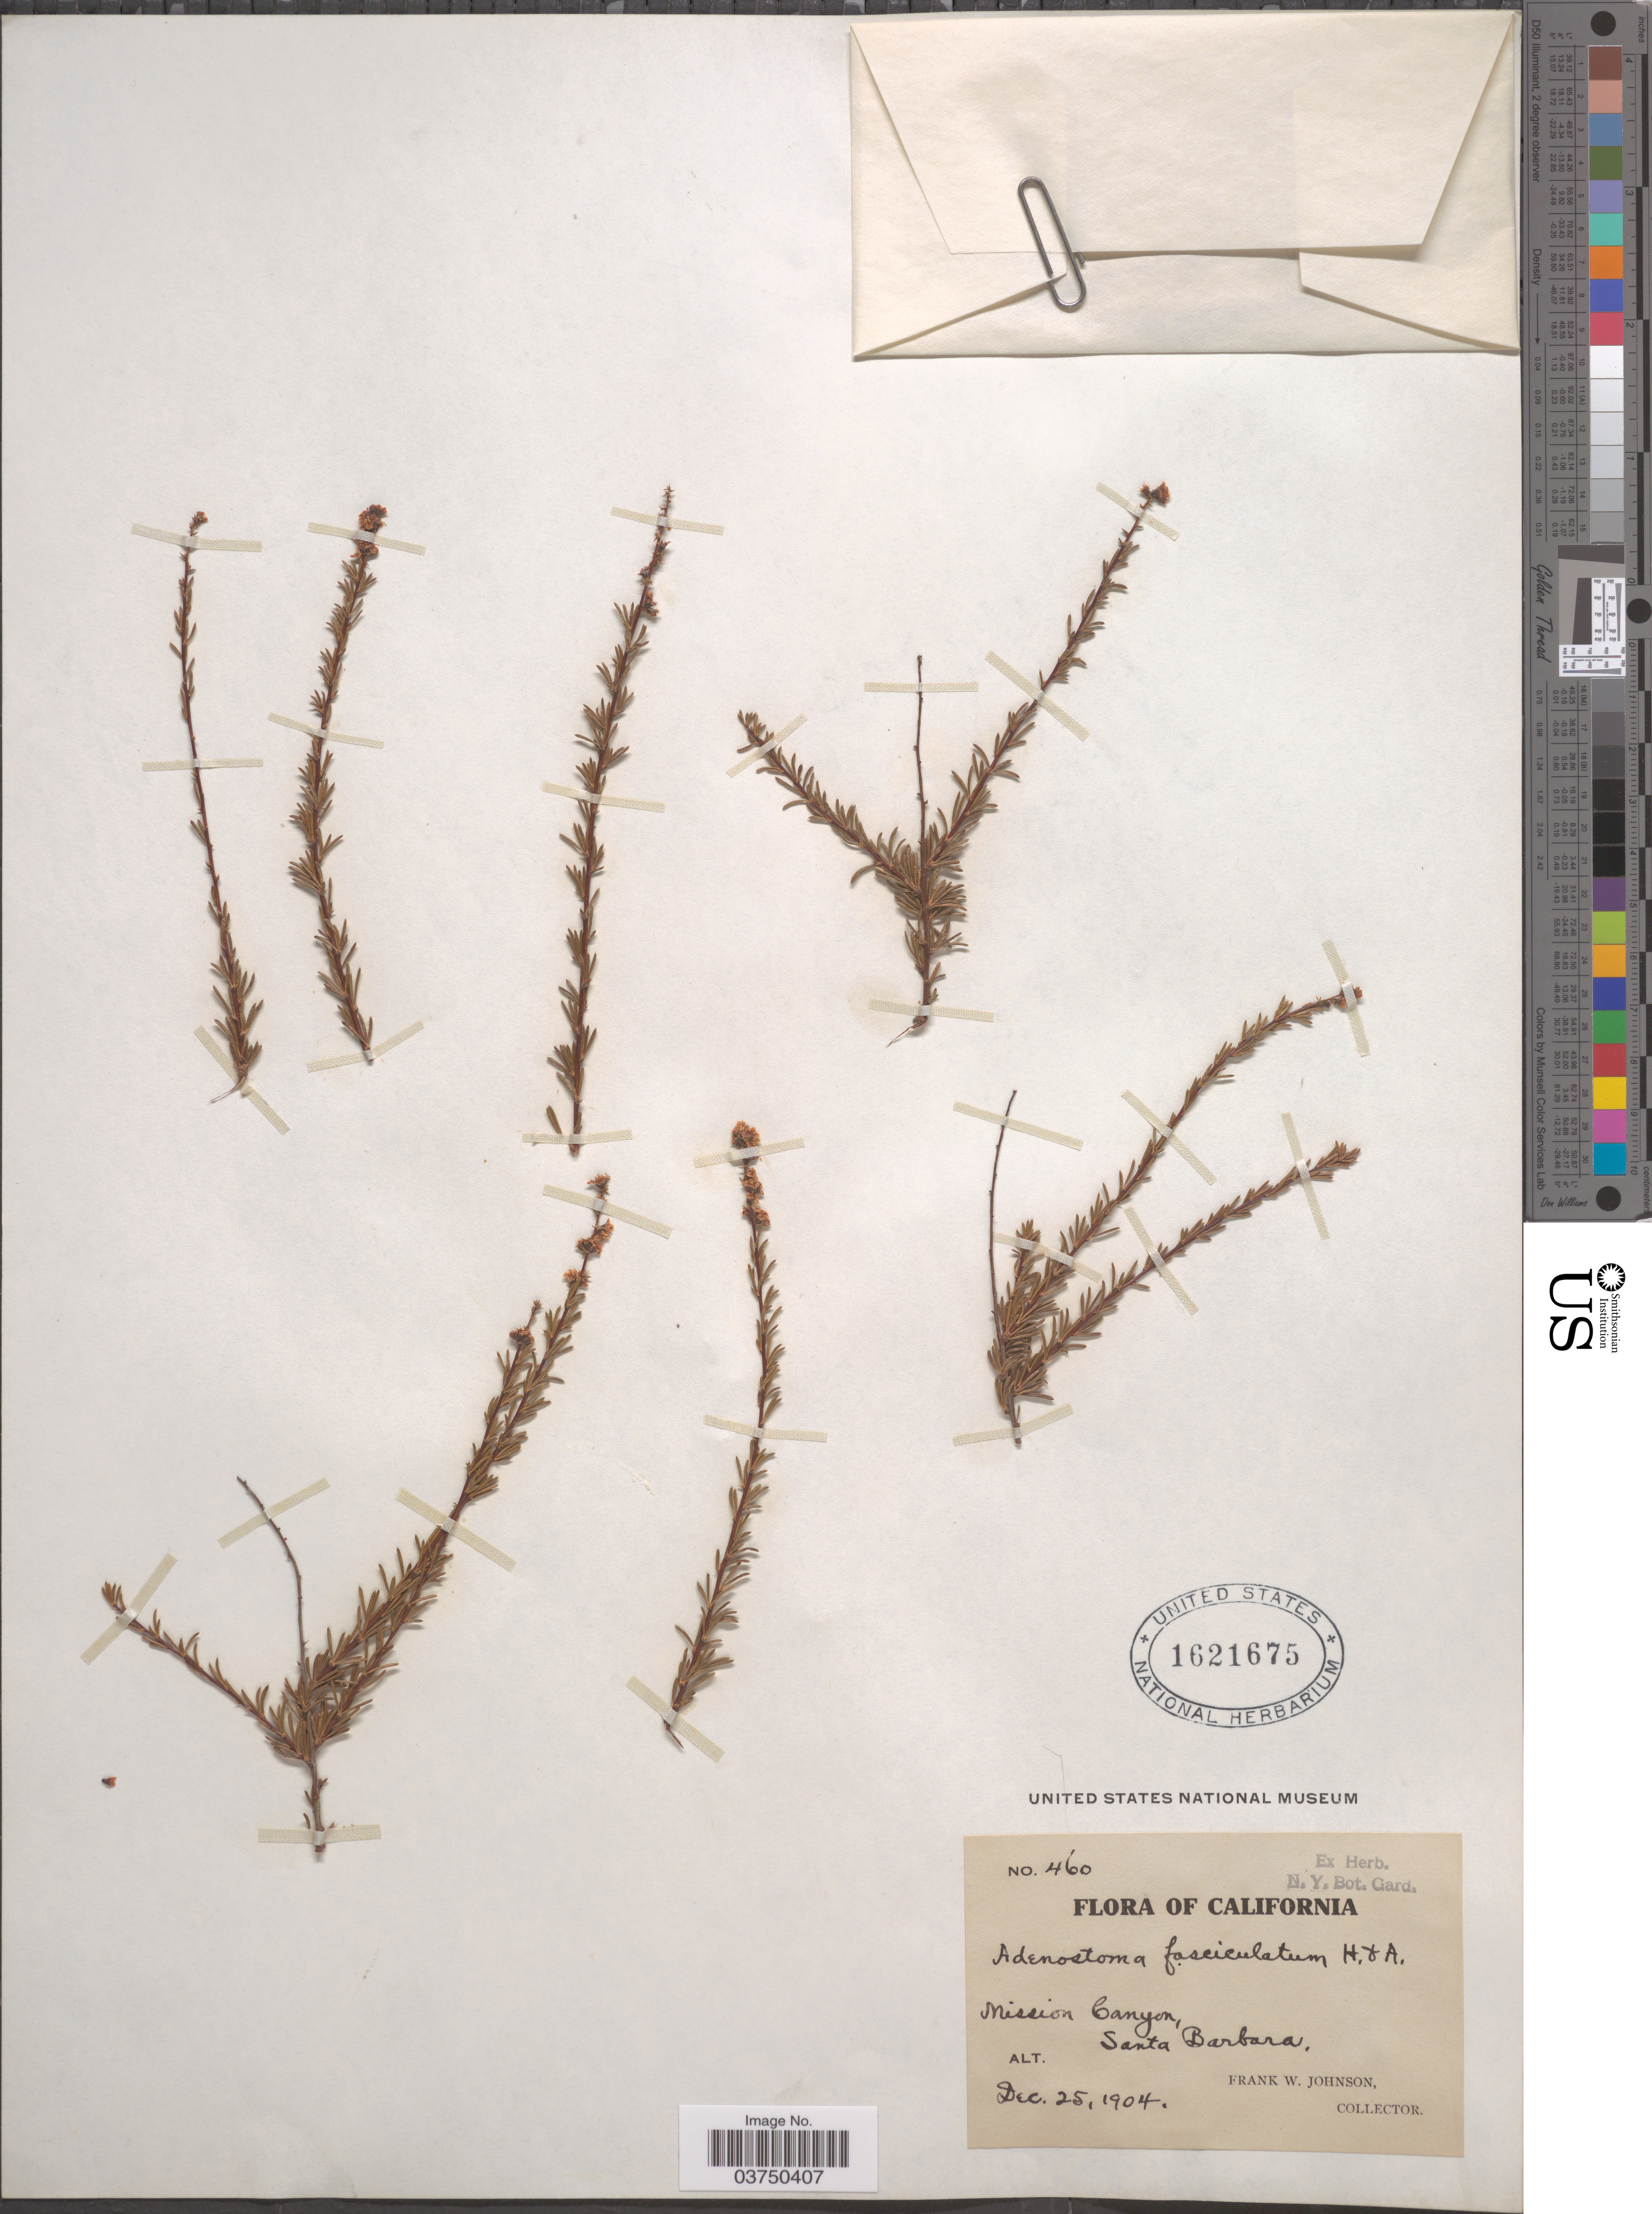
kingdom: Plantae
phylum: Tracheophyta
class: Magnoliopsida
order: Rosales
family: Rosaceae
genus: Adenostoma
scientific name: Adenostoma fasciculatum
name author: Hook. & Arn.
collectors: F. W. Johnson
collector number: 460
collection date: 1904-12-25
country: United States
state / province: California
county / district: Santa Barbara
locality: Mission Canyon, Santa Barbara.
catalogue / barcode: US 1621675